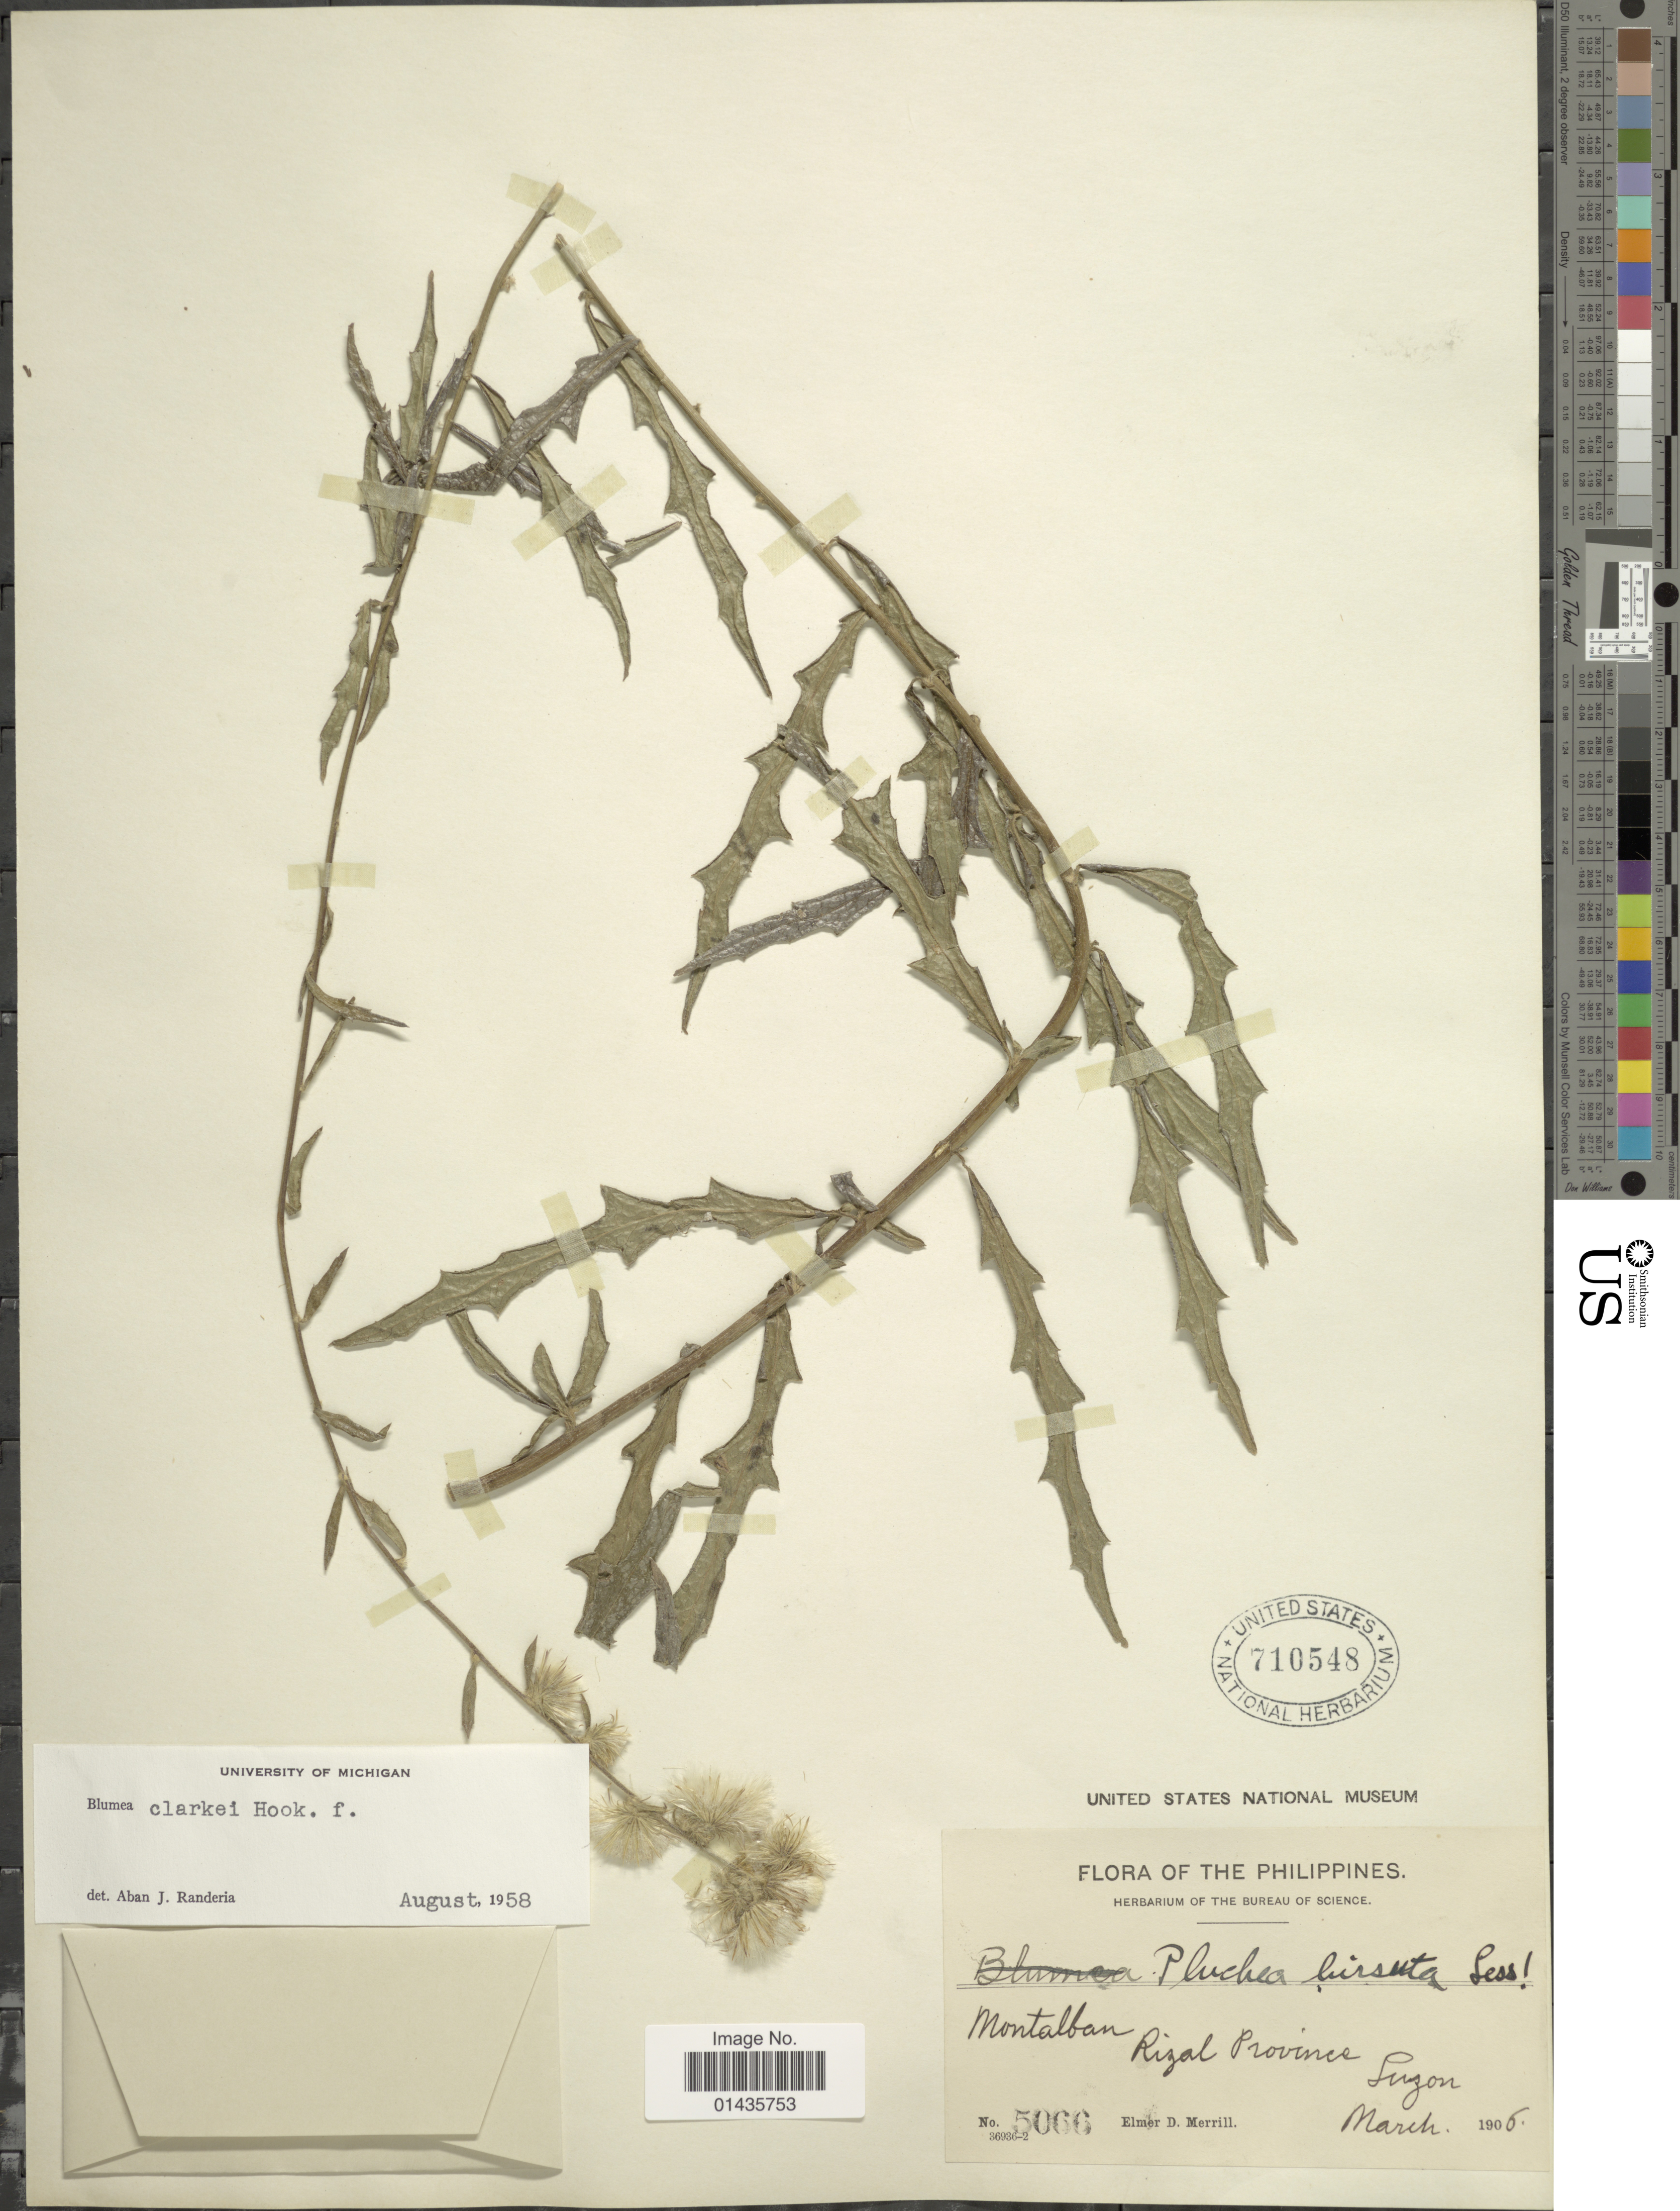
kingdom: Plantae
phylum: Tracheophyta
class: Magnoliopsida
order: Asterales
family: Asteraceae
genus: Blumea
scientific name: Blumea clarkei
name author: Hook. f.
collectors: E. D. Merrill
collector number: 5066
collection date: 1906-03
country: Philippines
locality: Montalban, Rizal Province, Luzon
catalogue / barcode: US 710548